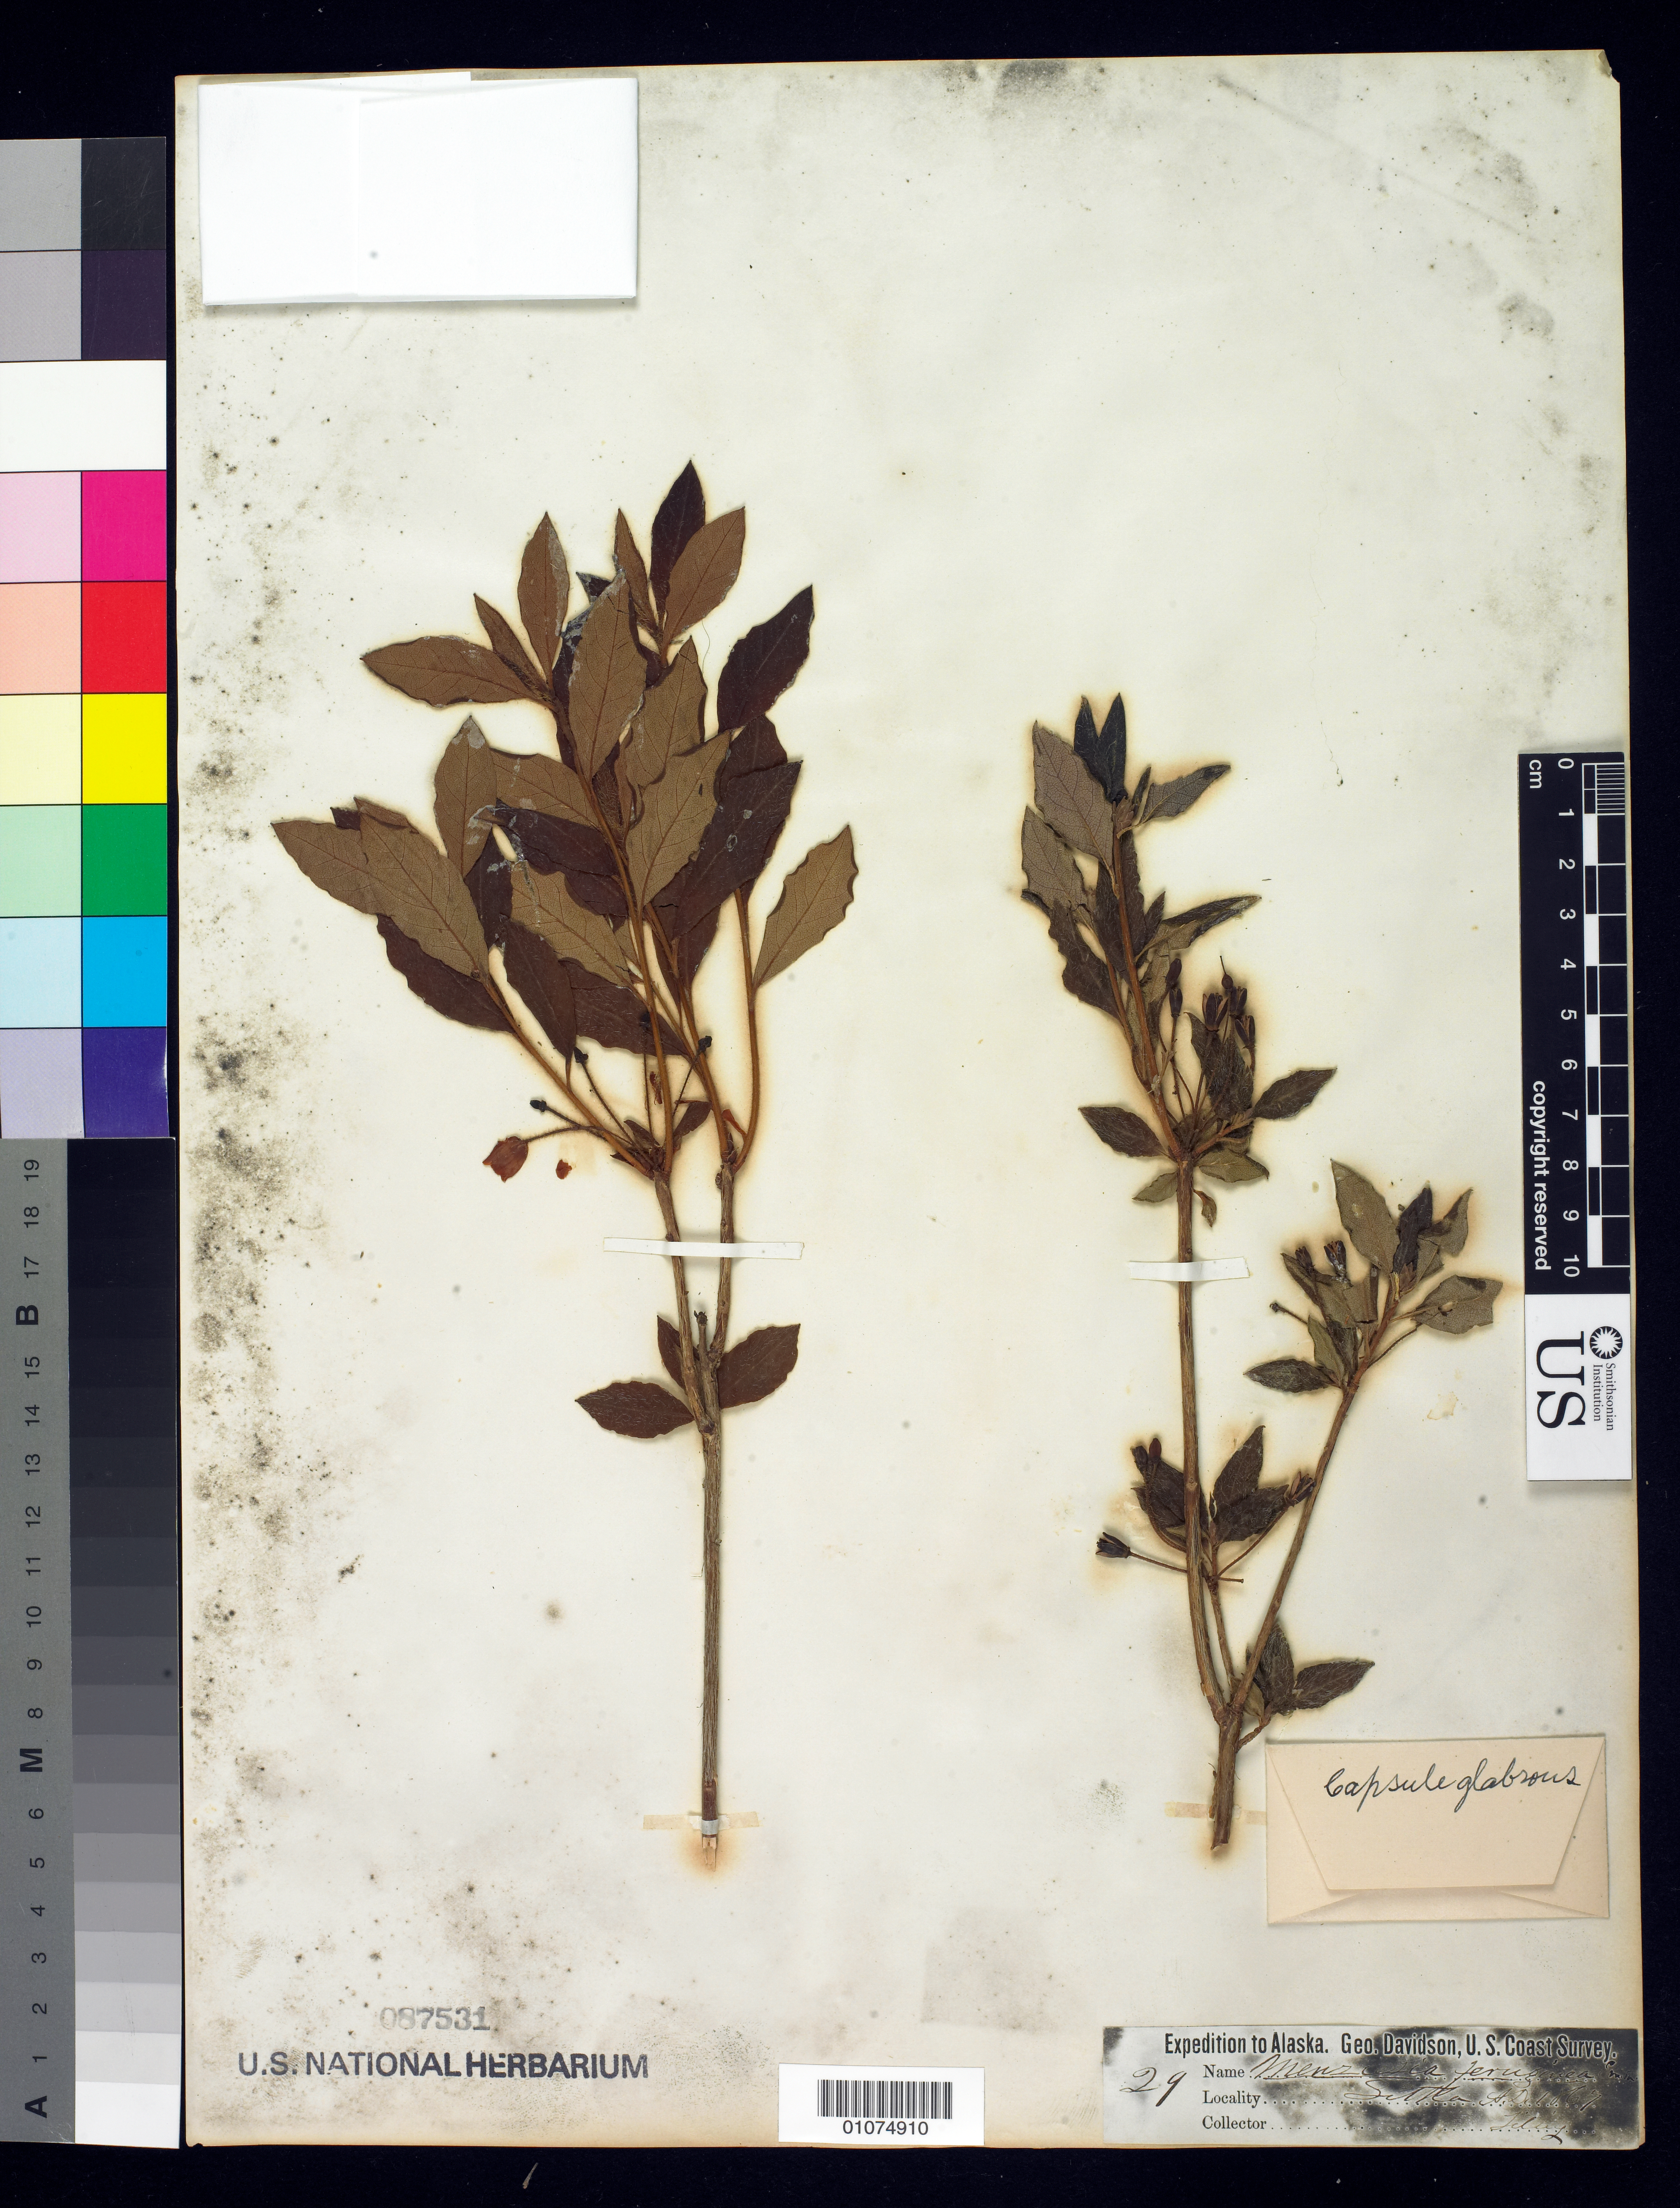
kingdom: Plantae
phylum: Tracheophyta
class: Magnoliopsida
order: Ericales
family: Ericaceae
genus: Menziesia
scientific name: Menziesia ferruginea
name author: Sm.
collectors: H .S. T. Tiling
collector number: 29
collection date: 1867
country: United States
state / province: Alaska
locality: Sitka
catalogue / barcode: US 87531